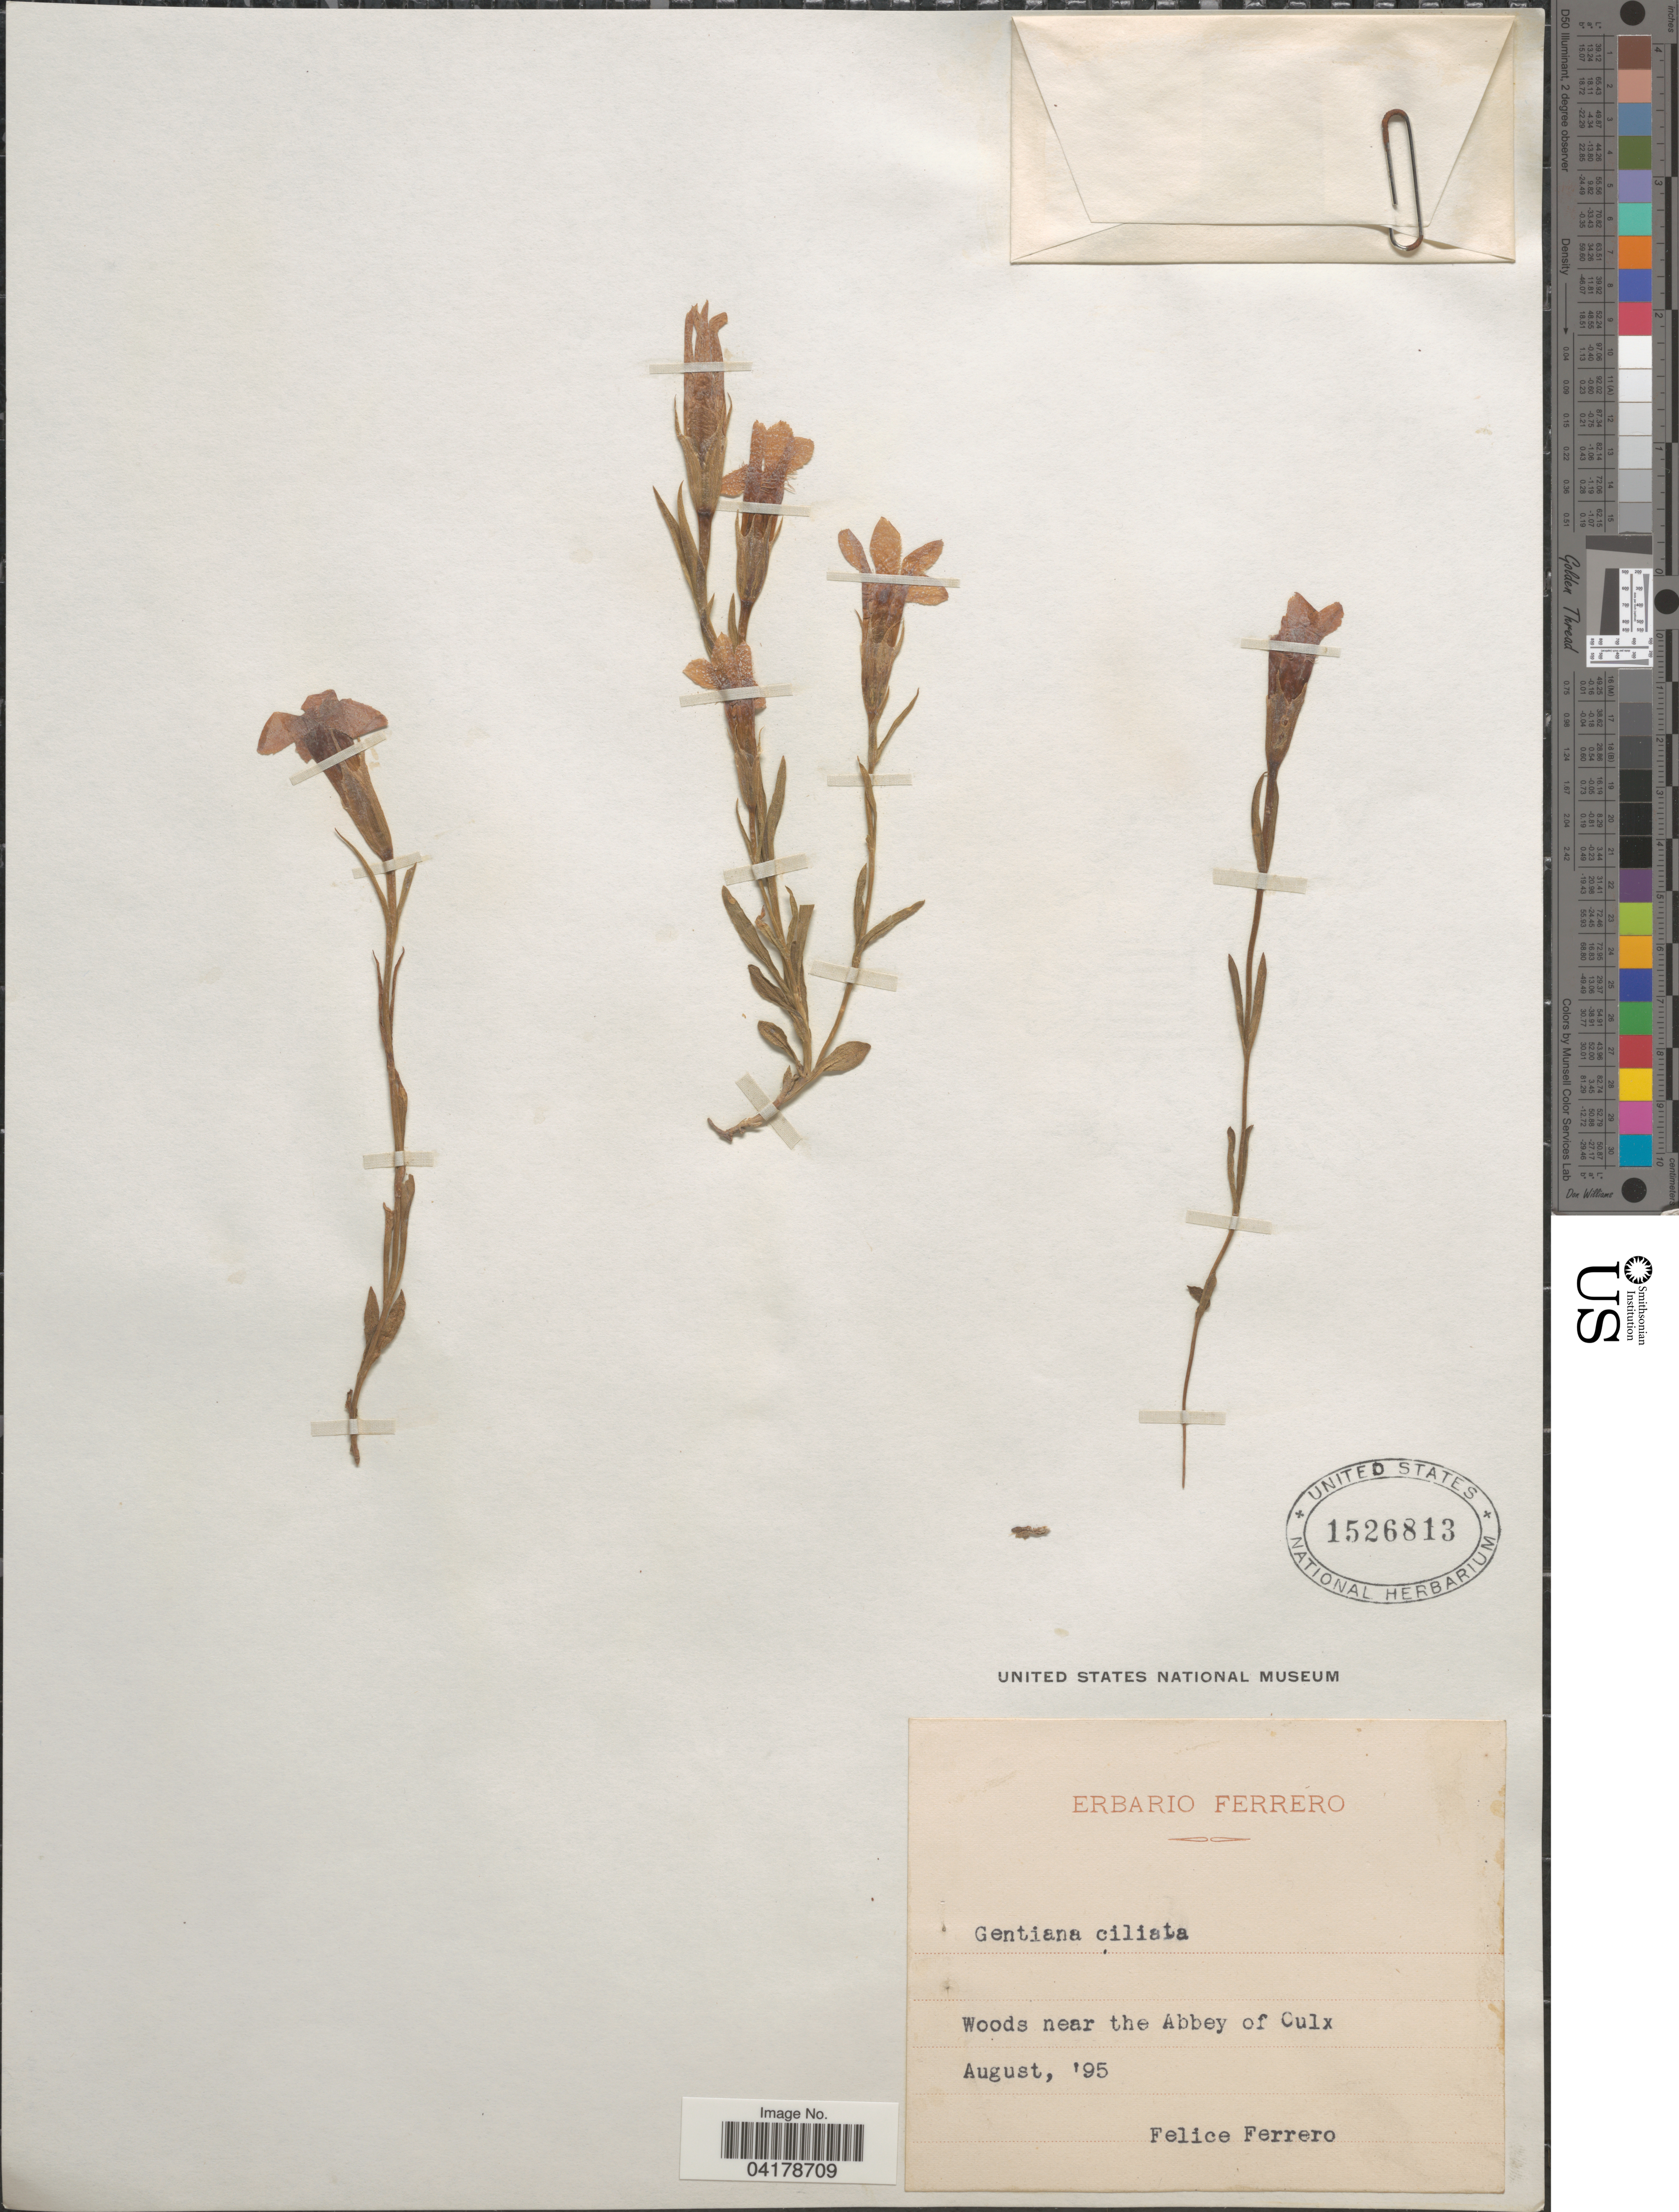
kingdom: Plantae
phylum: Tracheophyta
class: Magnoliopsida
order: Gentianales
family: Gentianaceae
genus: Gentiana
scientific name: Gentiana ciliata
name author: L.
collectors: F. Ferrero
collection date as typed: Transcribed d/m/y: /8/95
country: Italy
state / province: Piedmont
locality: Woods near the Abbey of Oulx.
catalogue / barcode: US 1526813